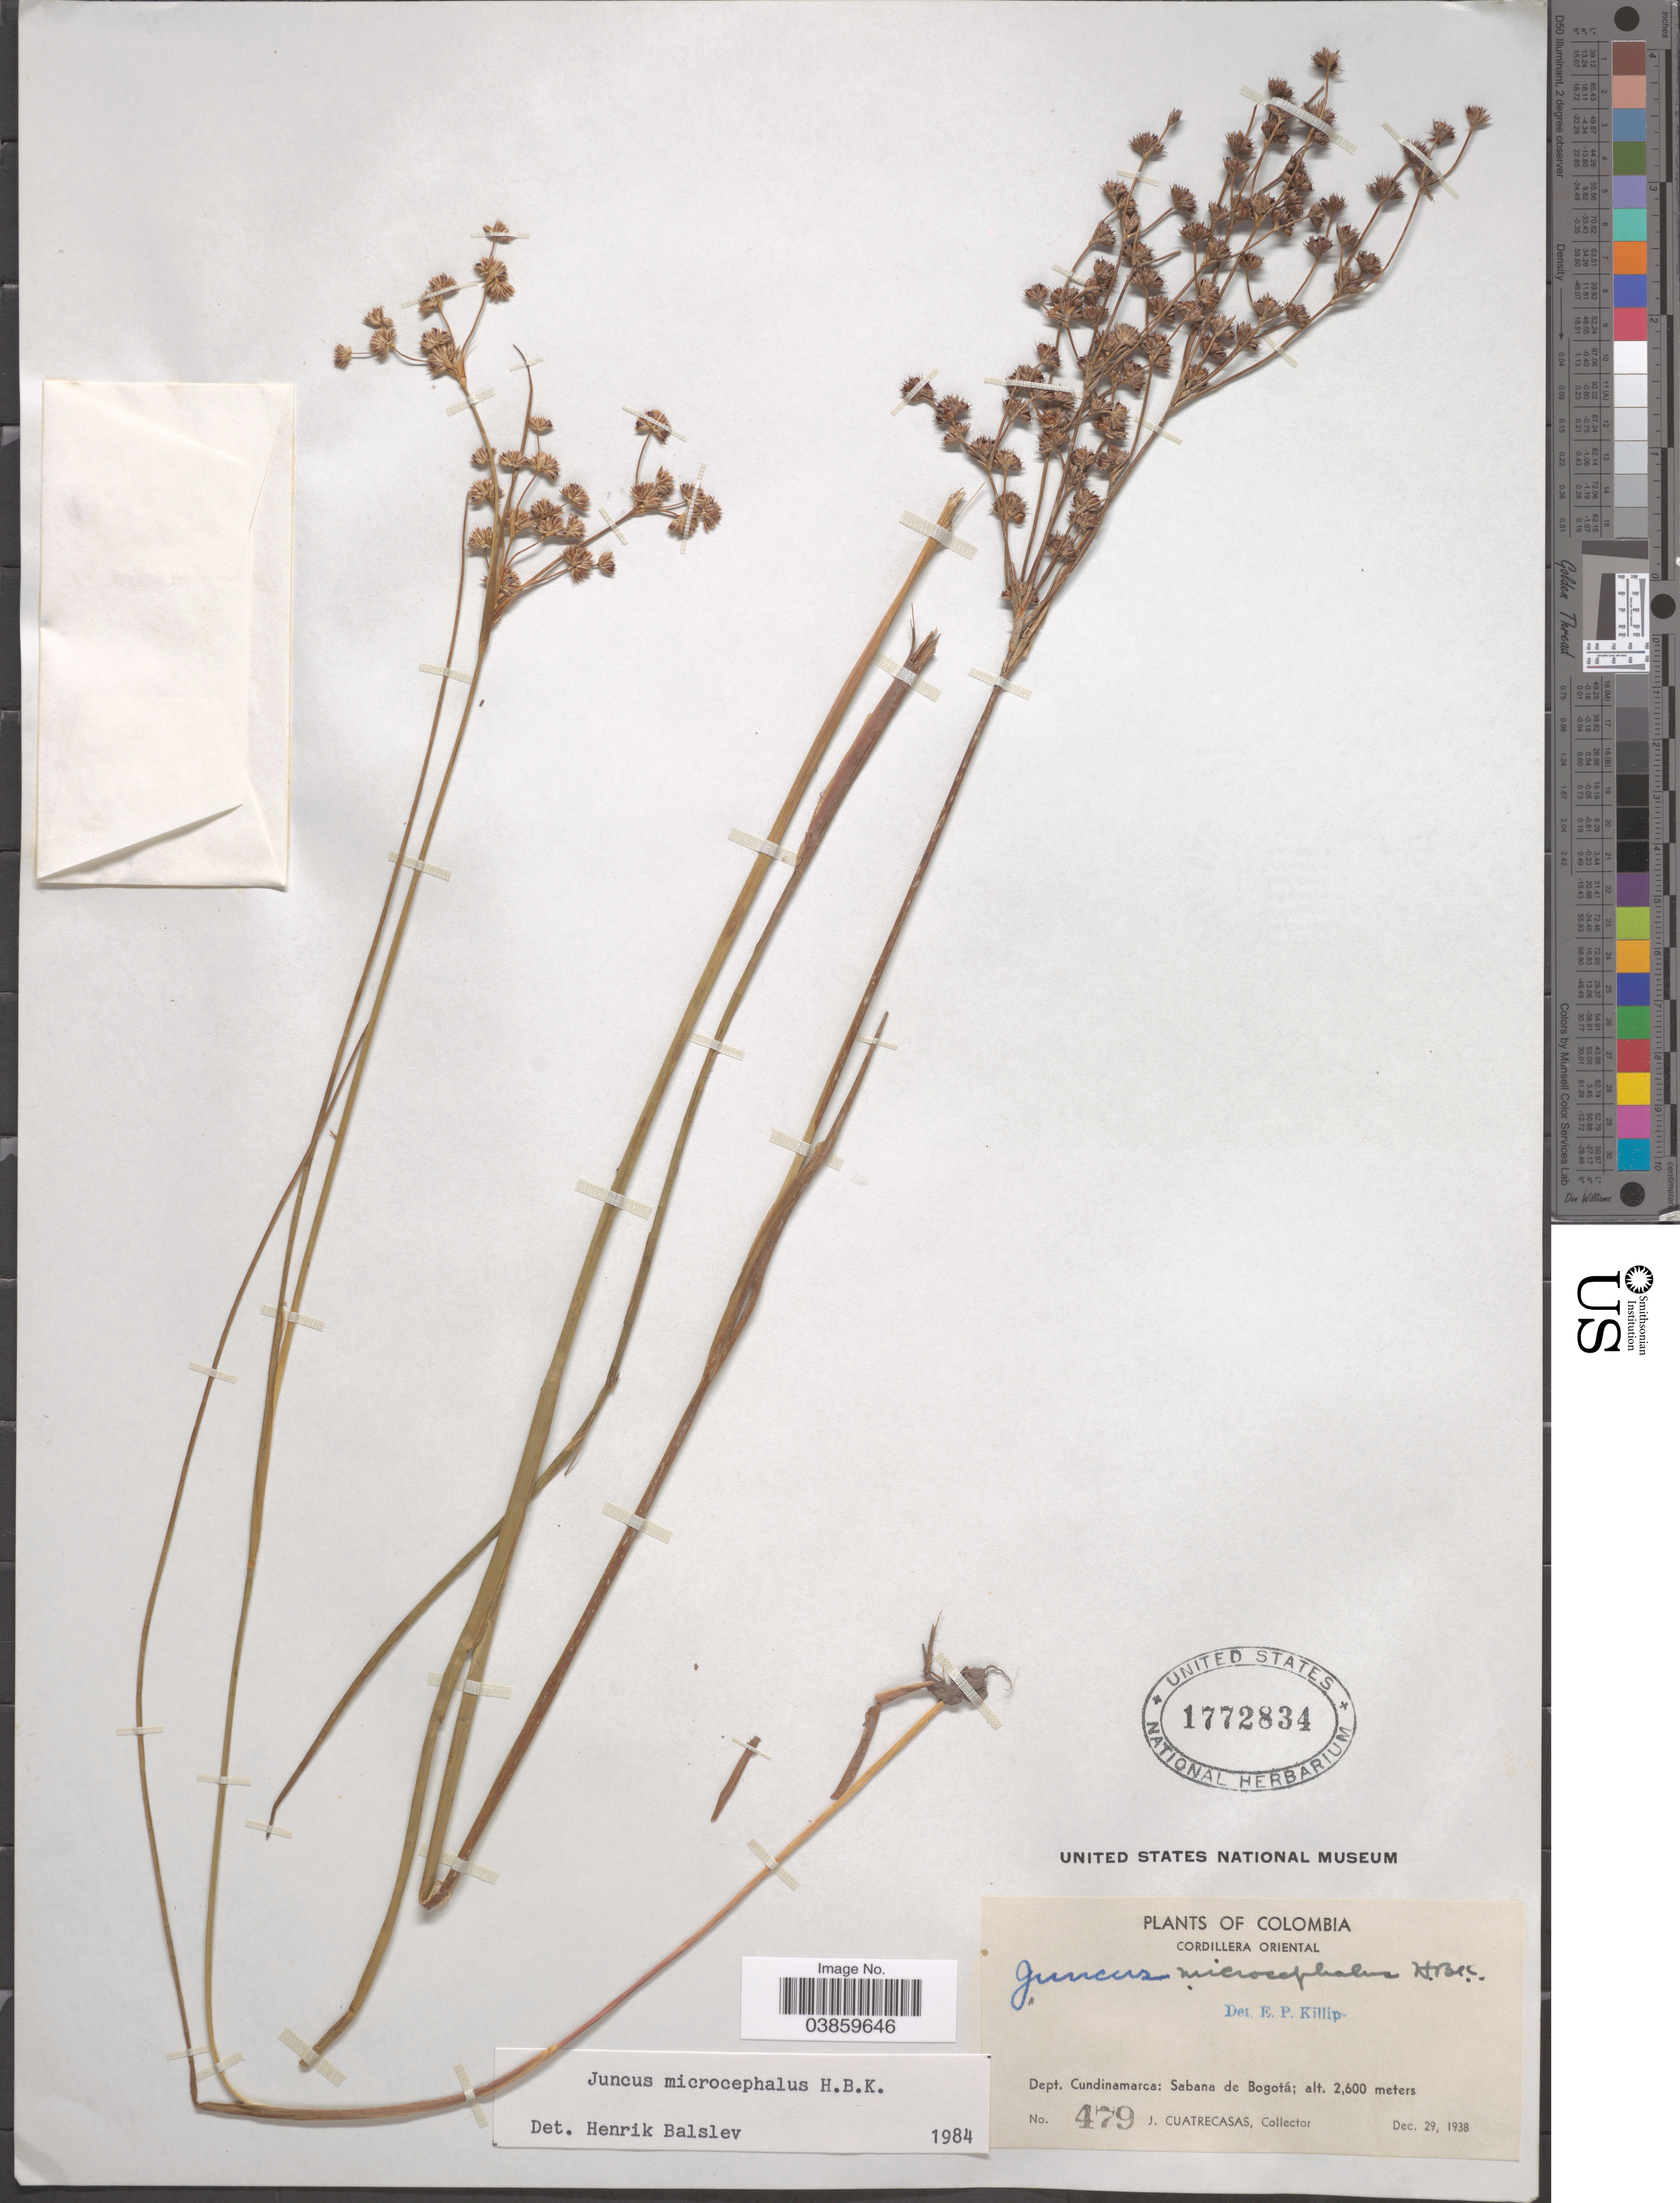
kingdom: Plantae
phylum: Tracheophyta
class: Liliopsida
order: Poales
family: Juncaceae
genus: Juncus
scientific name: Juncus microcephalus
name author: Kunth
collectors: J. Cuatrecasas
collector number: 479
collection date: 1938-12-29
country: Colombia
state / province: Cundinamarca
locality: Cordillera Oriental. Dept. Cundinamarca: Sabana de Bogotá.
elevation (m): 2600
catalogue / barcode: US 1772834